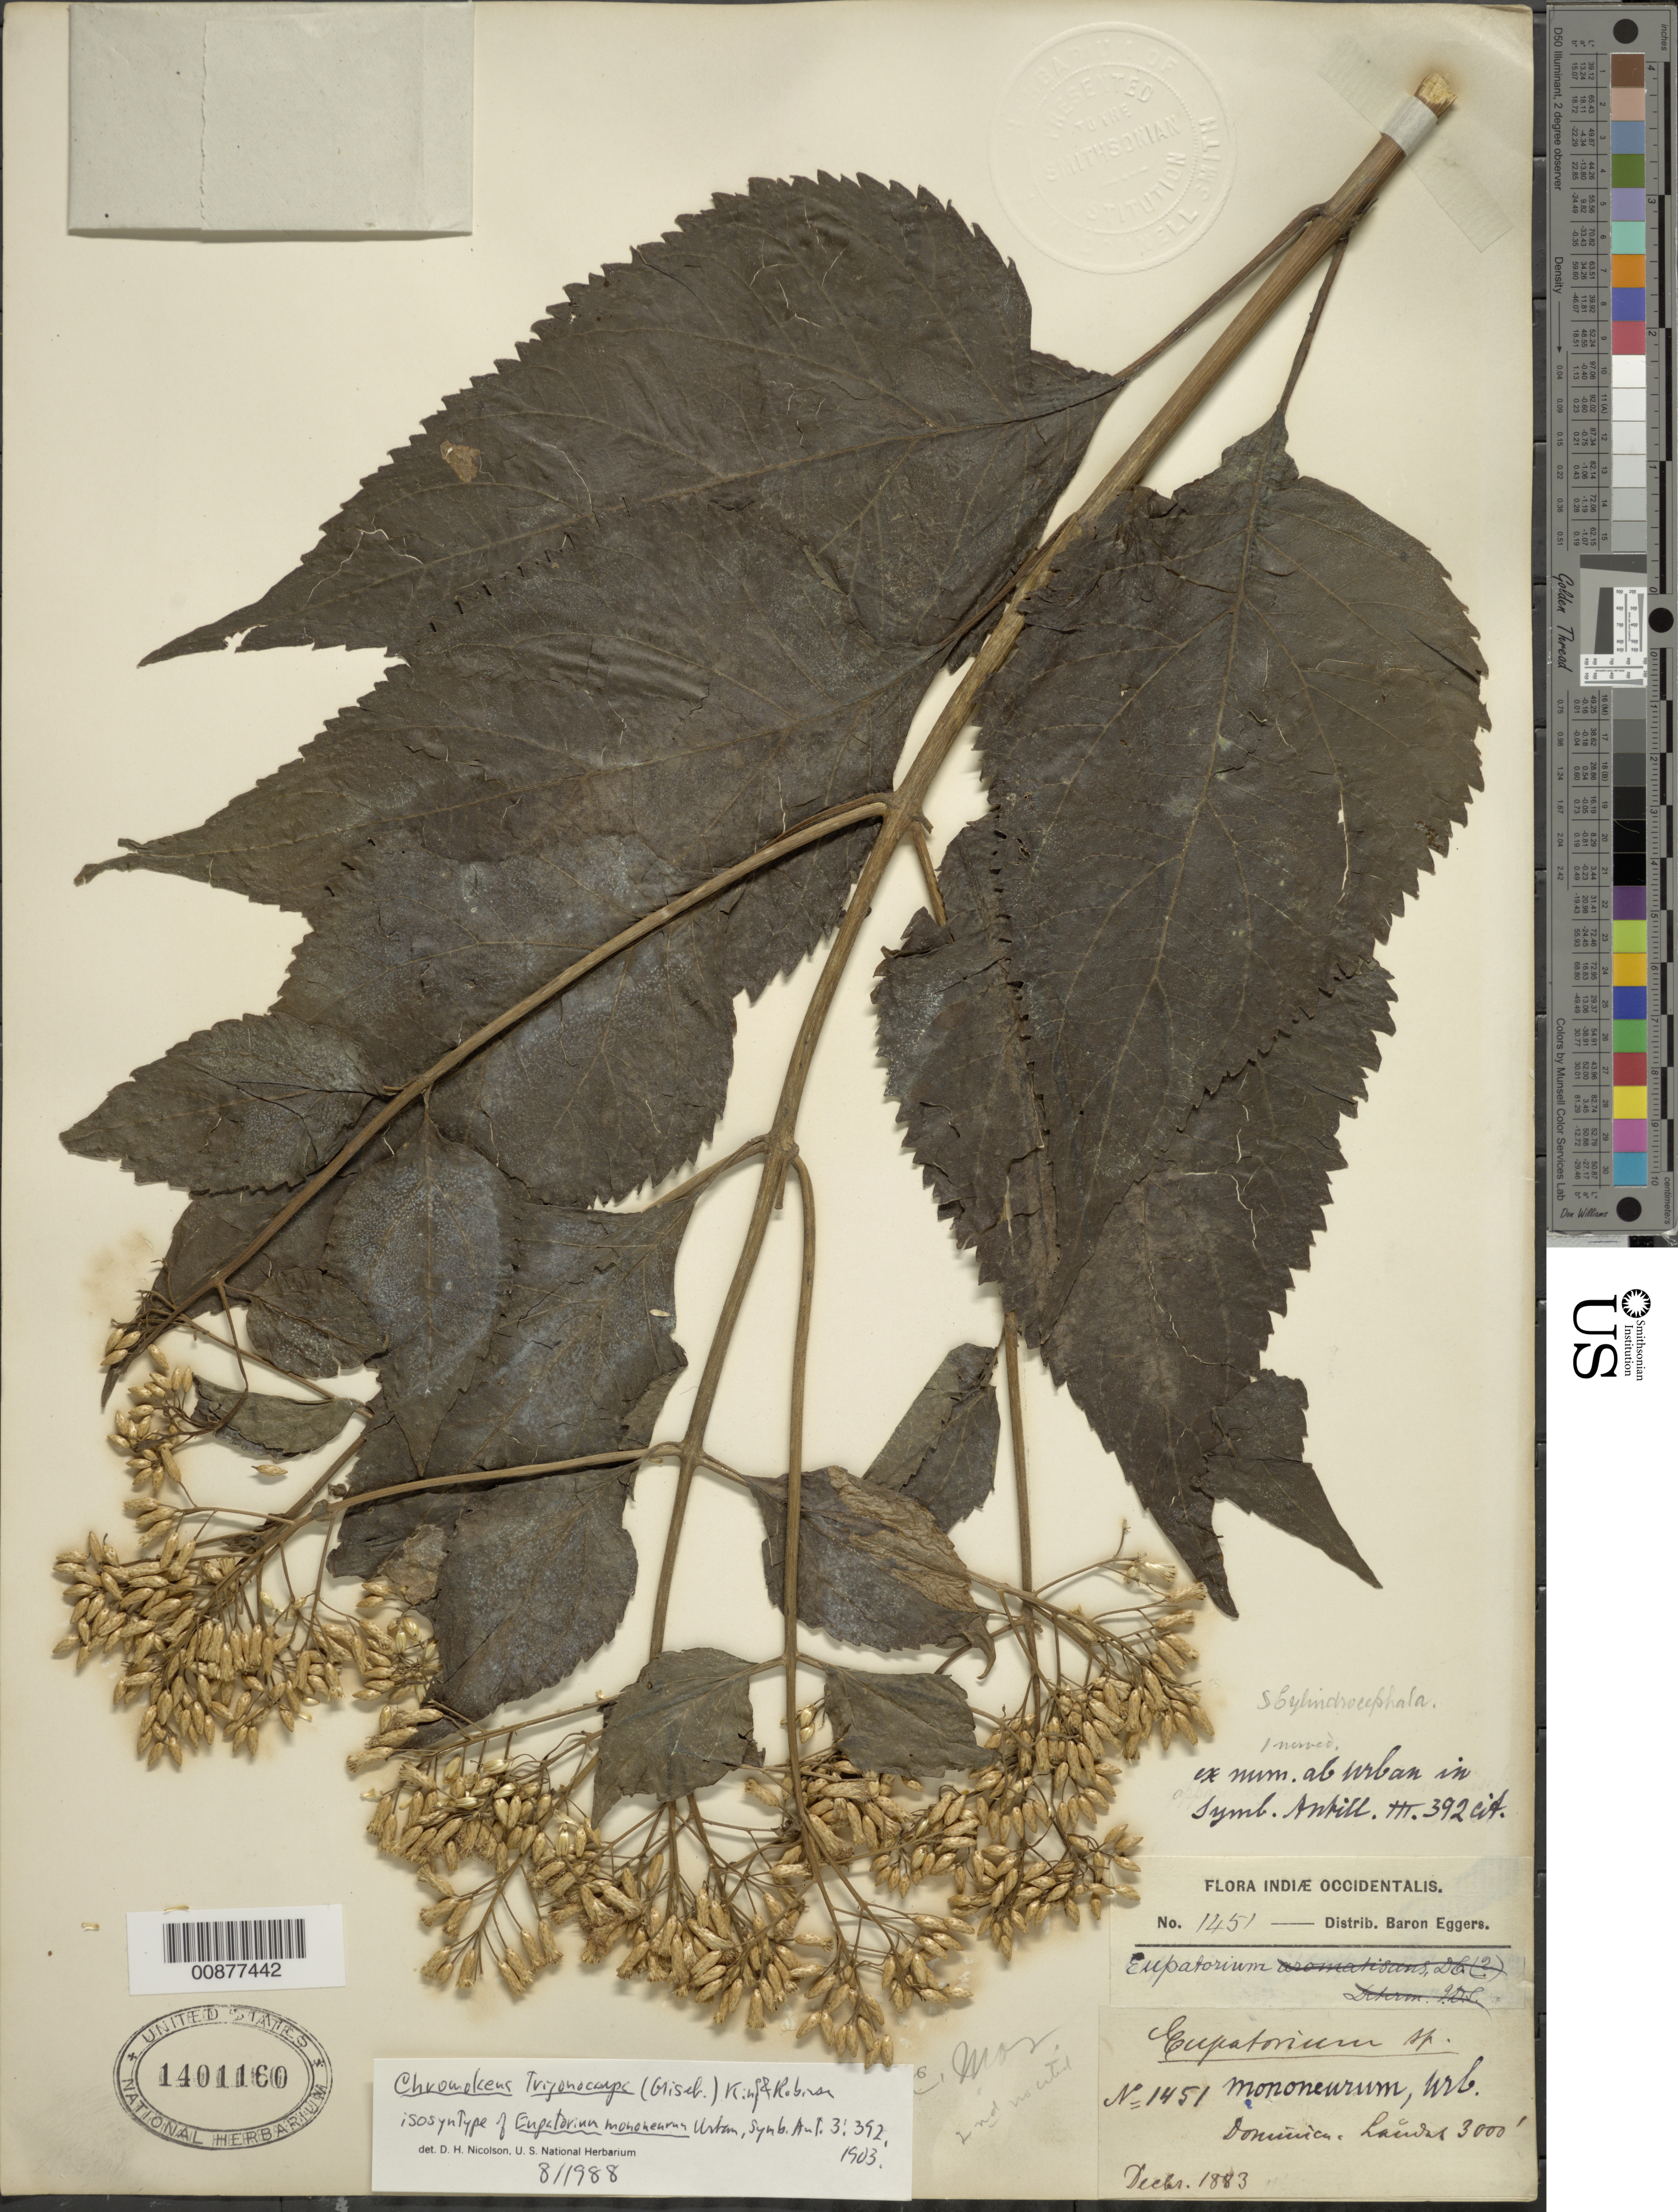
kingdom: Plantae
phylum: Tracheophyta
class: Magnoliopsida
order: Asterales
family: Asteraceae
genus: Chromolaena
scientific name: Chromolaena trigonocarpa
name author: (Griseb.) R.M. King & H. Rob.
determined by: Nicolson, Dan H.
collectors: H. F. A. von Eggers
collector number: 1451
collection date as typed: Dec 1883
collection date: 1883-12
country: Dominica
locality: Laudas (sp?)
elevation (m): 914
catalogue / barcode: US 1401160